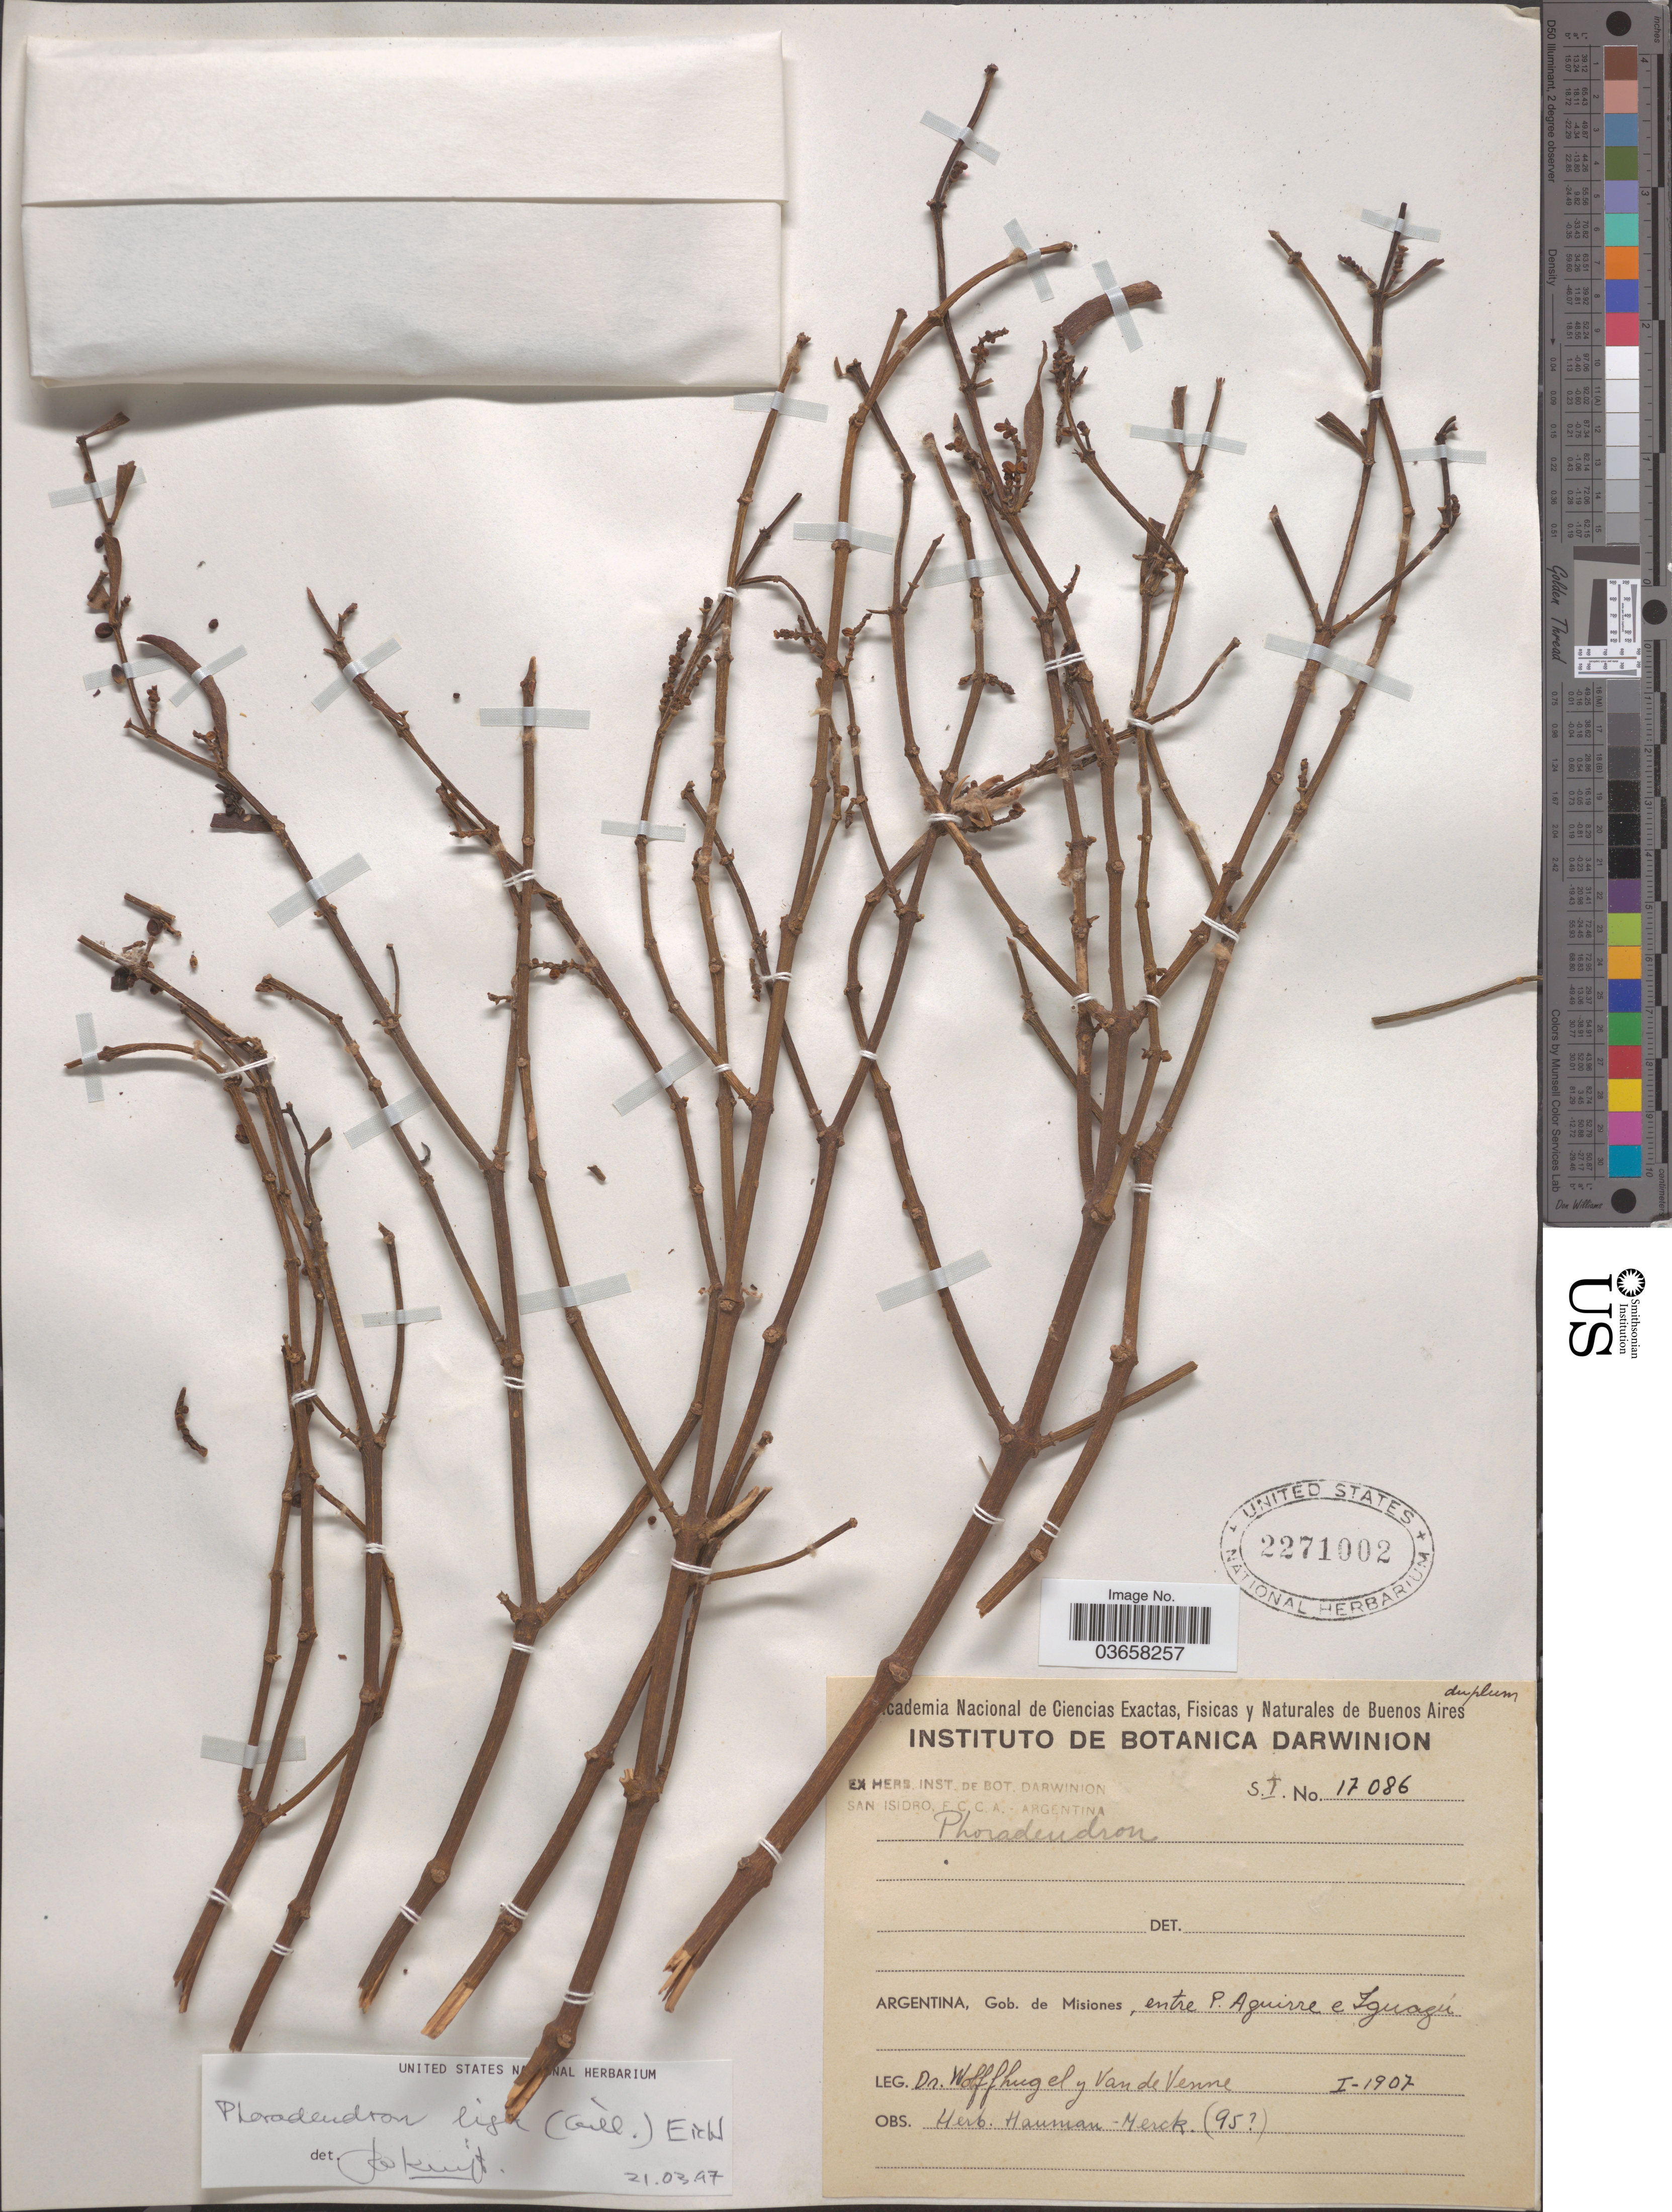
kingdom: Plantae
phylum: Tracheophyta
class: Magnoliopsida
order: Santalales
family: Viscaceae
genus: Phoradendron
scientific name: Phoradendron liga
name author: (Gillies ex Hook. & Arn.) Eichler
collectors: Wolffhugel & Van de Venne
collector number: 17086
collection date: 1907-01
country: Argentina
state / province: Misiones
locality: Gob. de Misiones, entre P. Aguirre e Iguazú.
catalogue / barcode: US 2271002